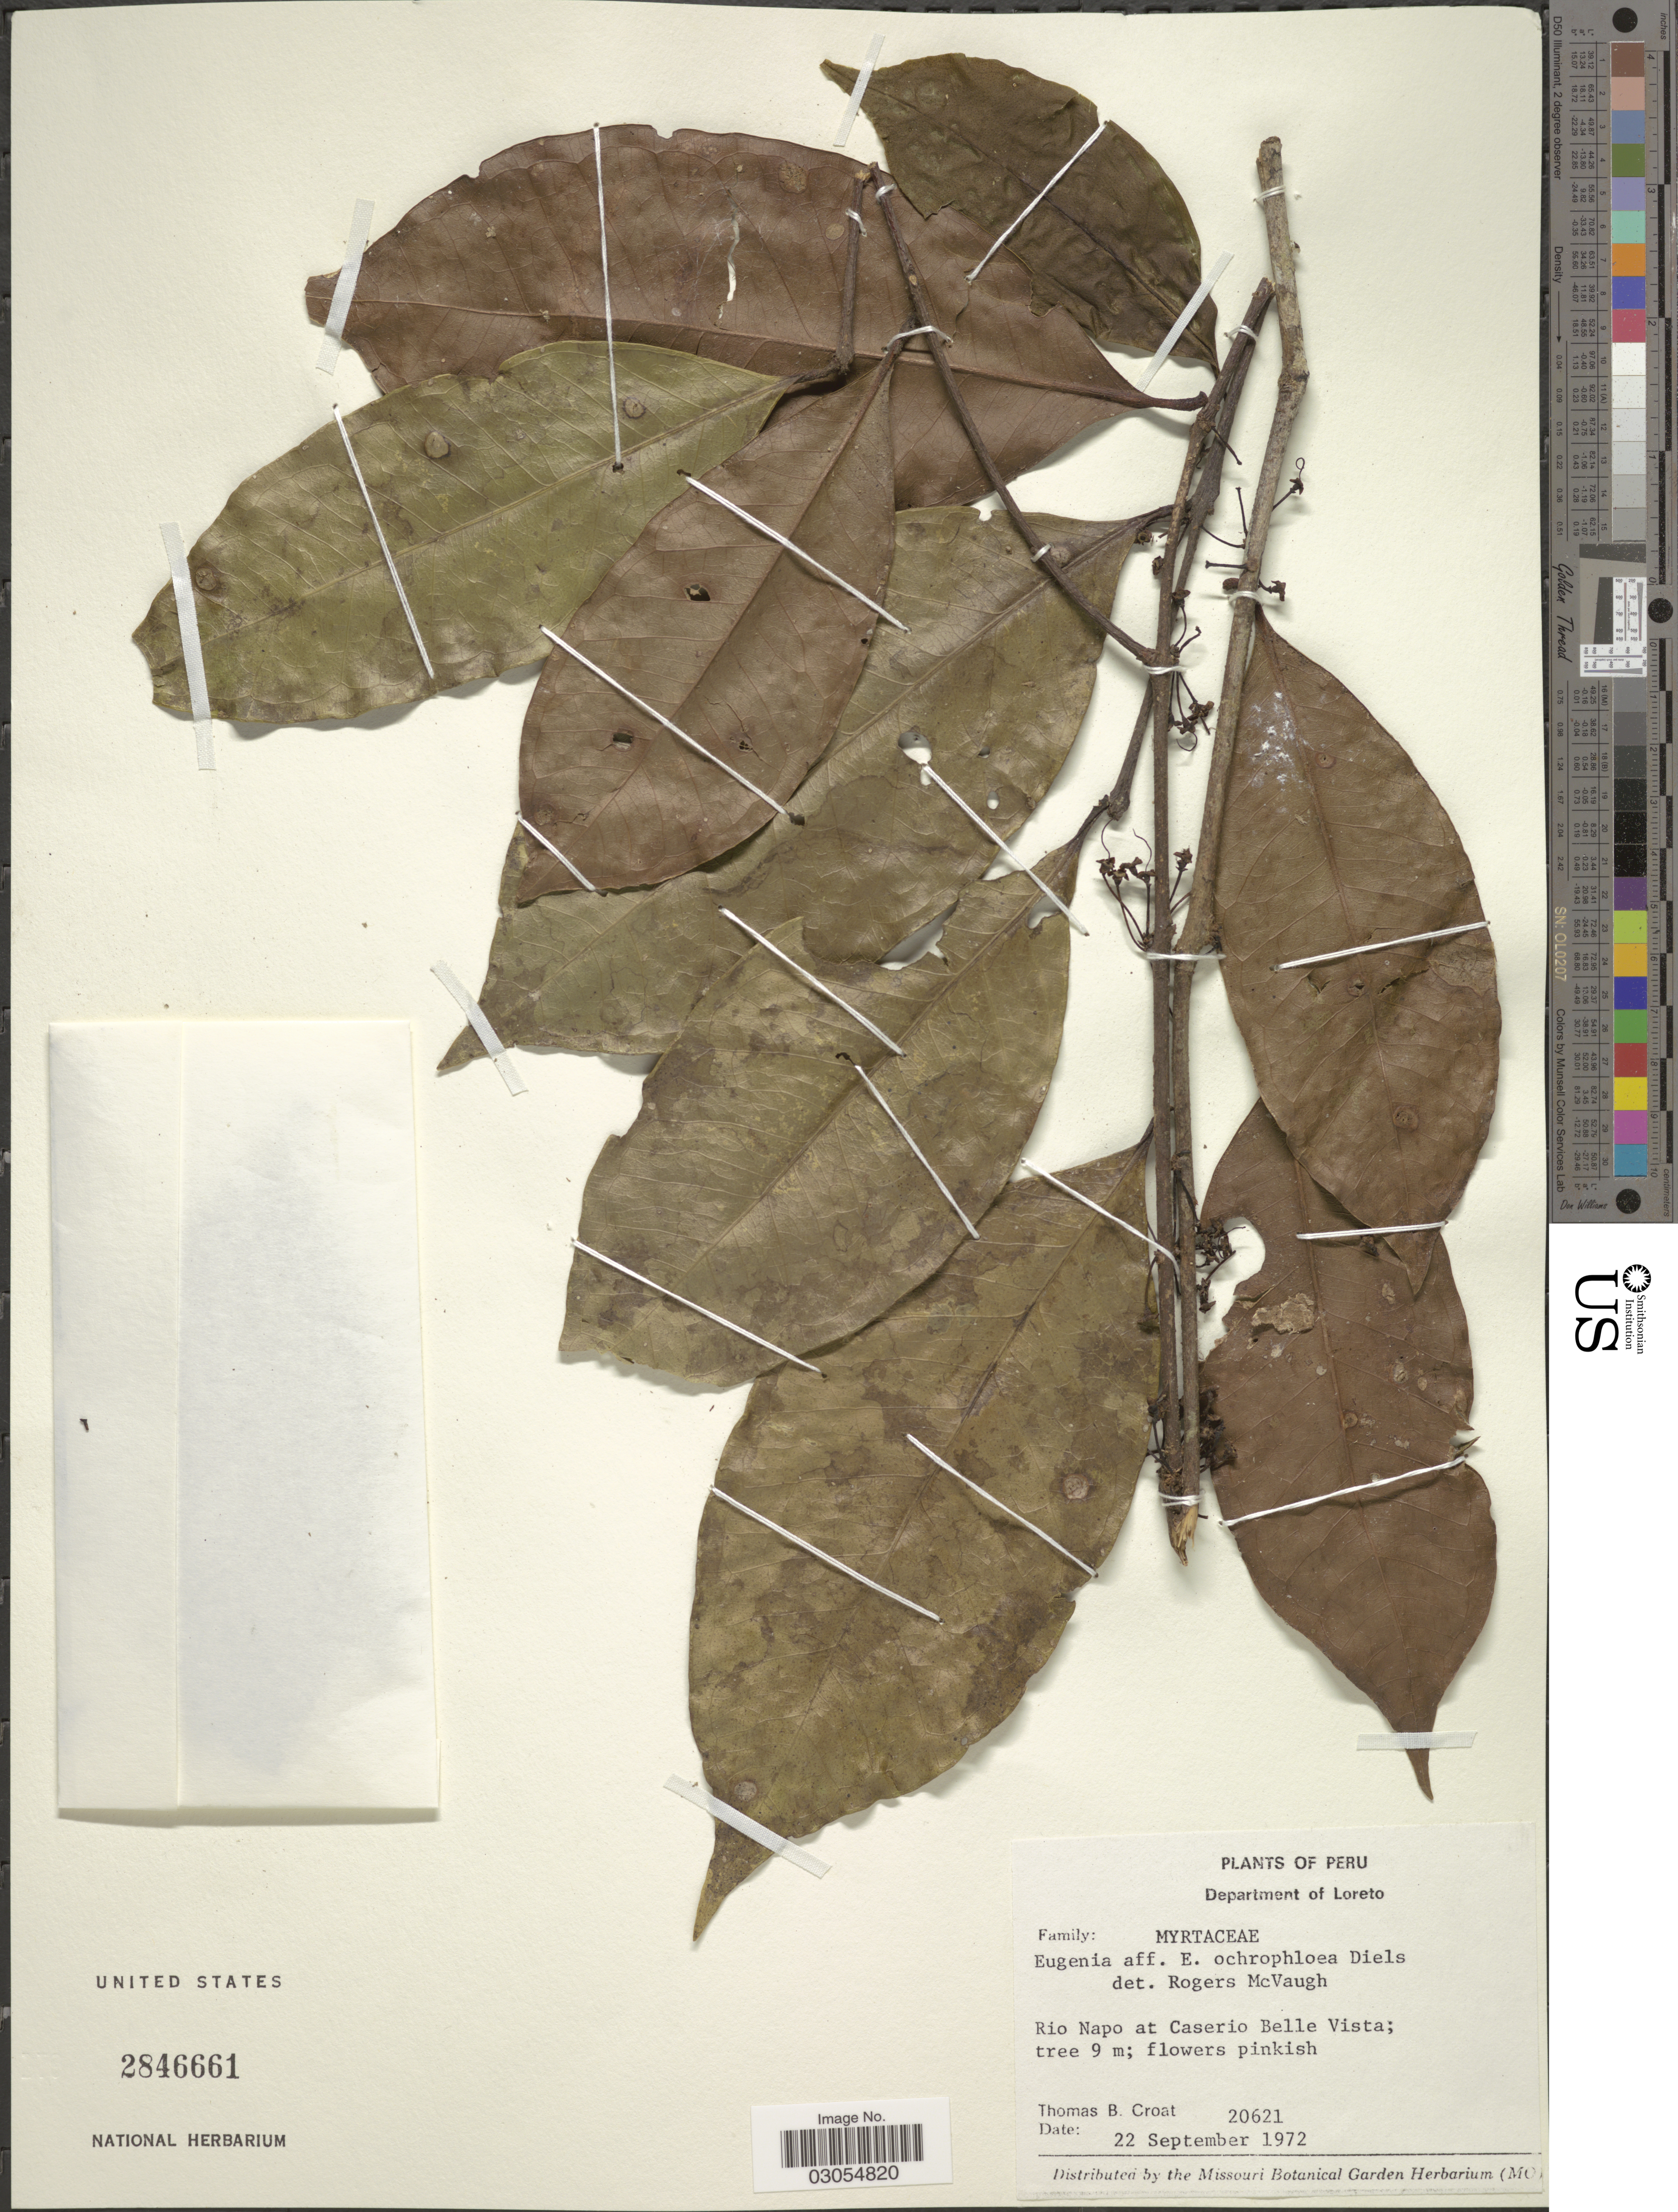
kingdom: Plantae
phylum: Tracheophyta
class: Magnoliopsida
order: Myrtales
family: Myrtaceae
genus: Eugenia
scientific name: Eugenia ochrophloea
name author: Diels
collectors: T. B. Croat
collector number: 20621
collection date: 1972-09-22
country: Peru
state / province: Loreto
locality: Department of Loreto. Rio Napo at Caserio Belle Vista.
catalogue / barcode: US 2846661